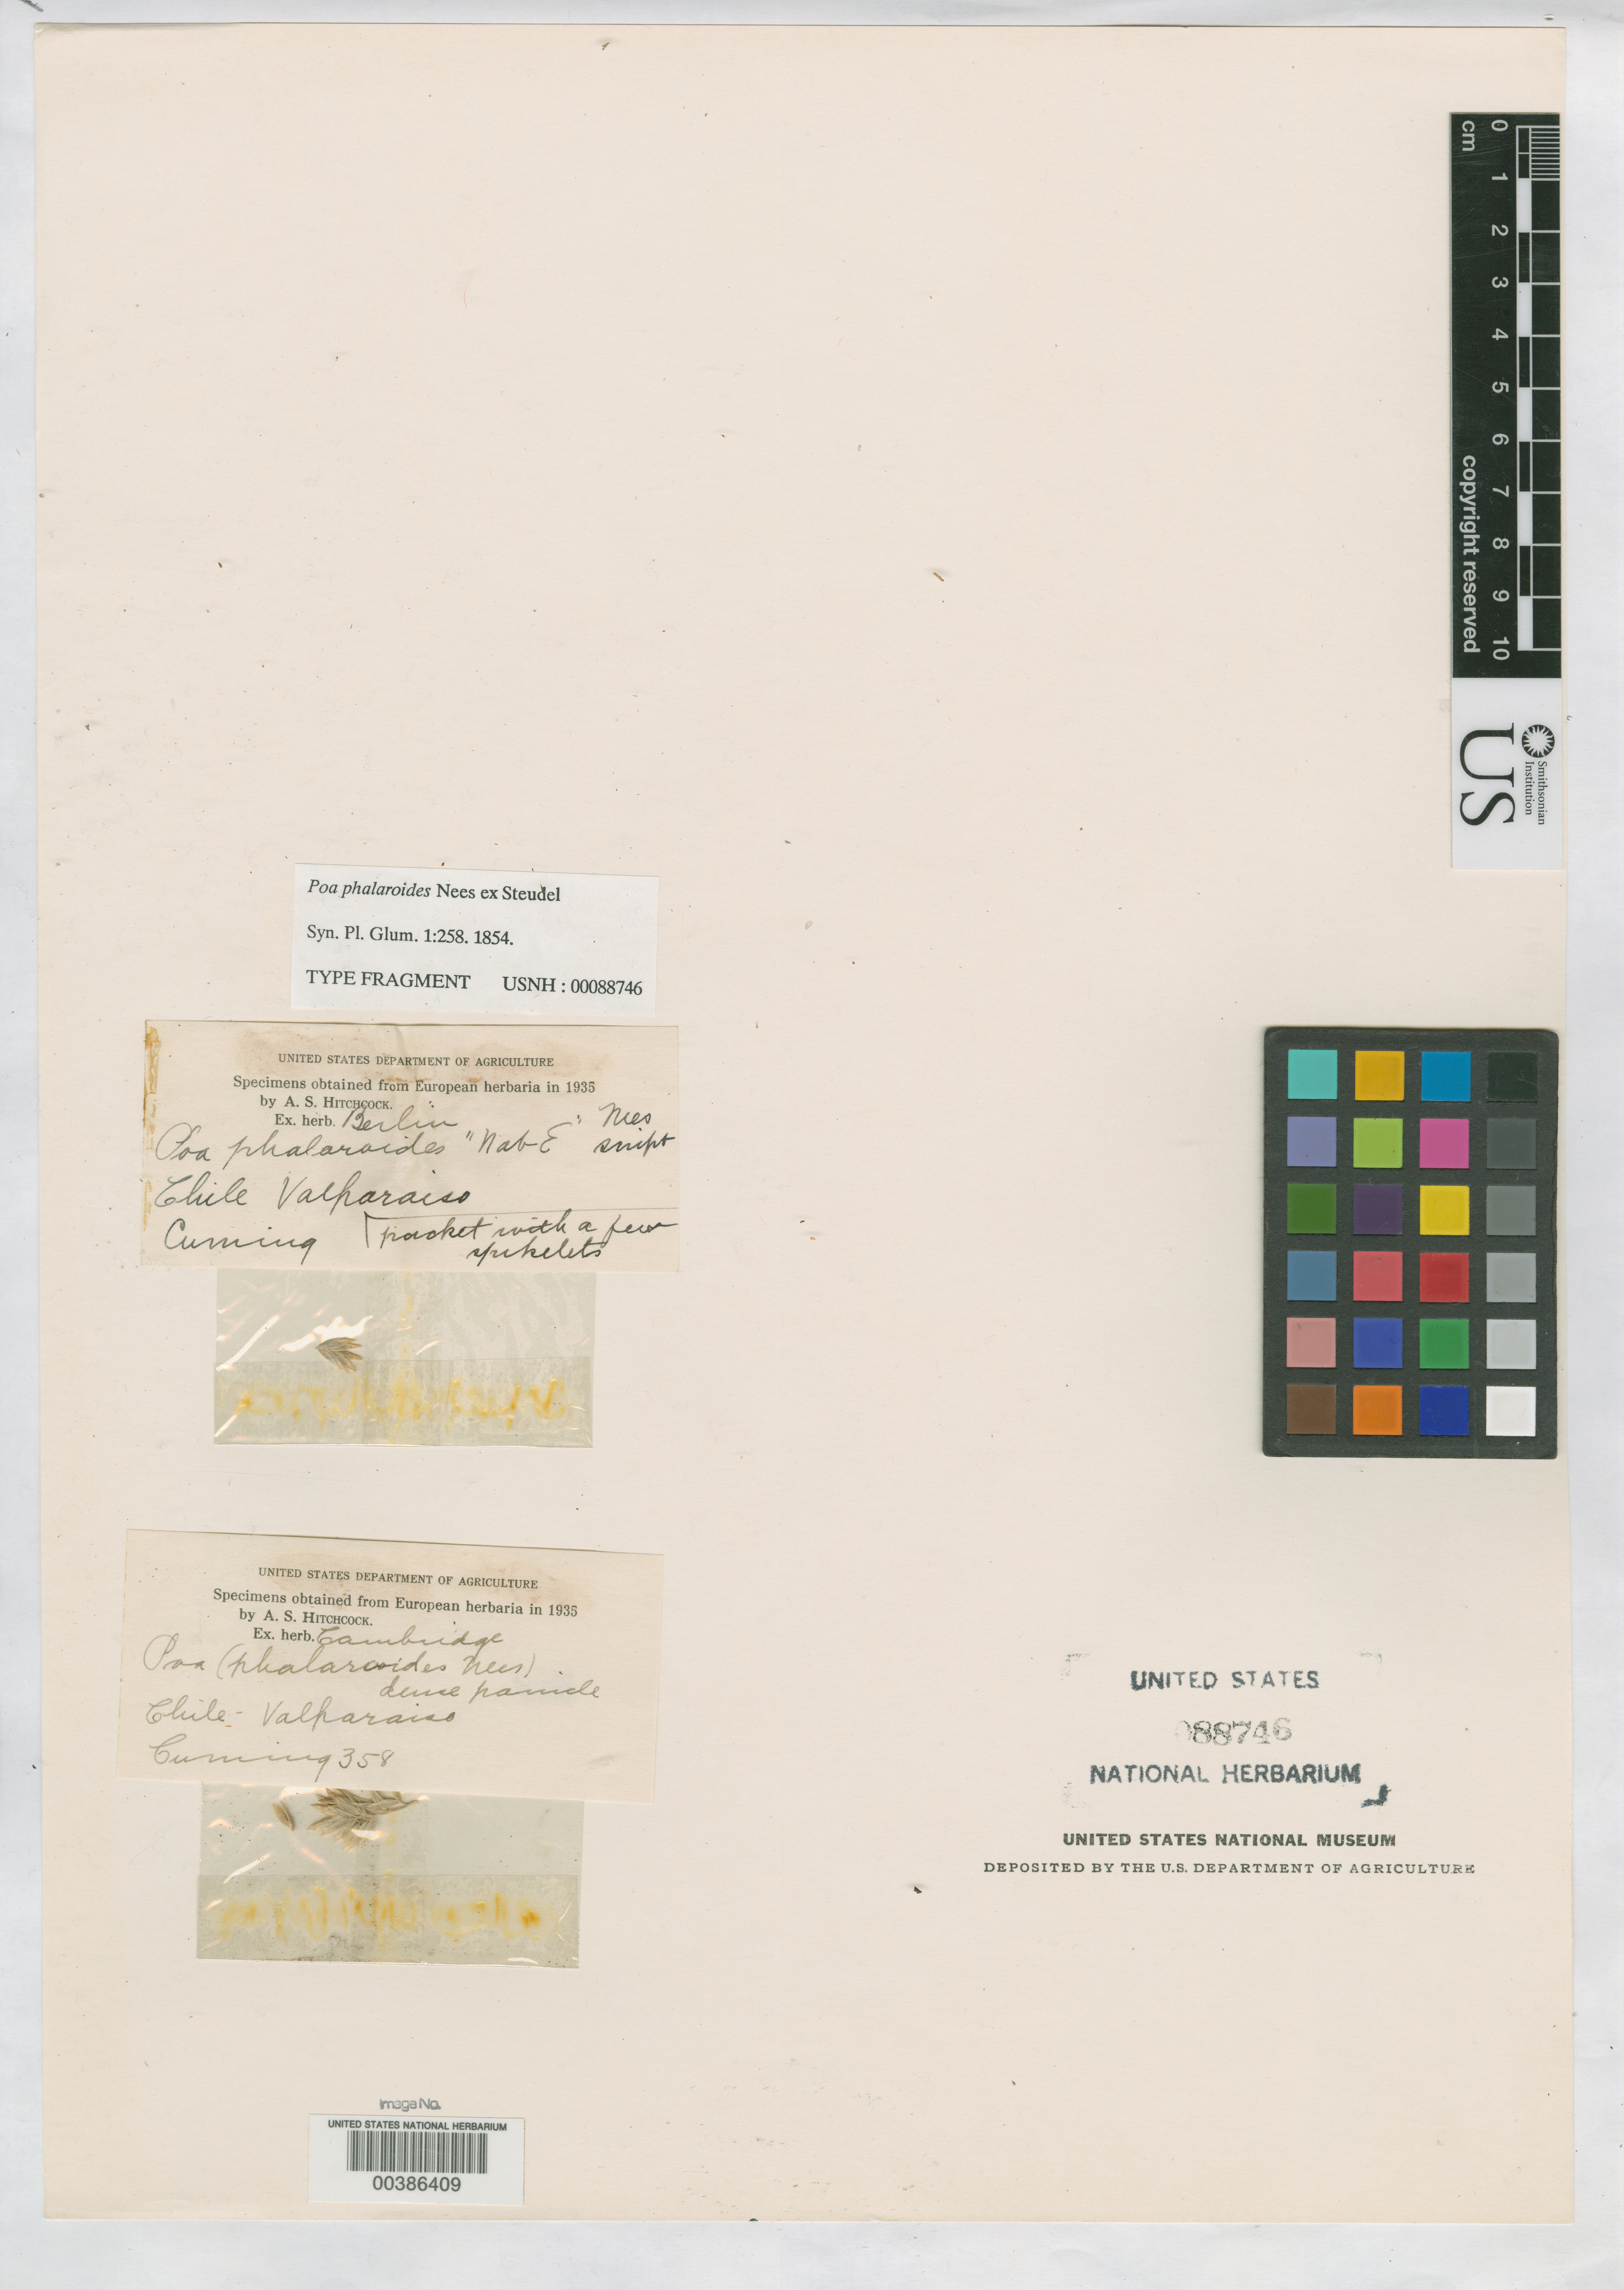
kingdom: Plantae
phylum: Tracheophyta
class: Liliopsida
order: Poales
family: Poaceae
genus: Poa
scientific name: Poa phalaroides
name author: Nees ex Steud.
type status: Isotype Fragment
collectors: H. Cuming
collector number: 358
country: Chile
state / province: Valparaíso (V)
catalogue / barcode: US 88746